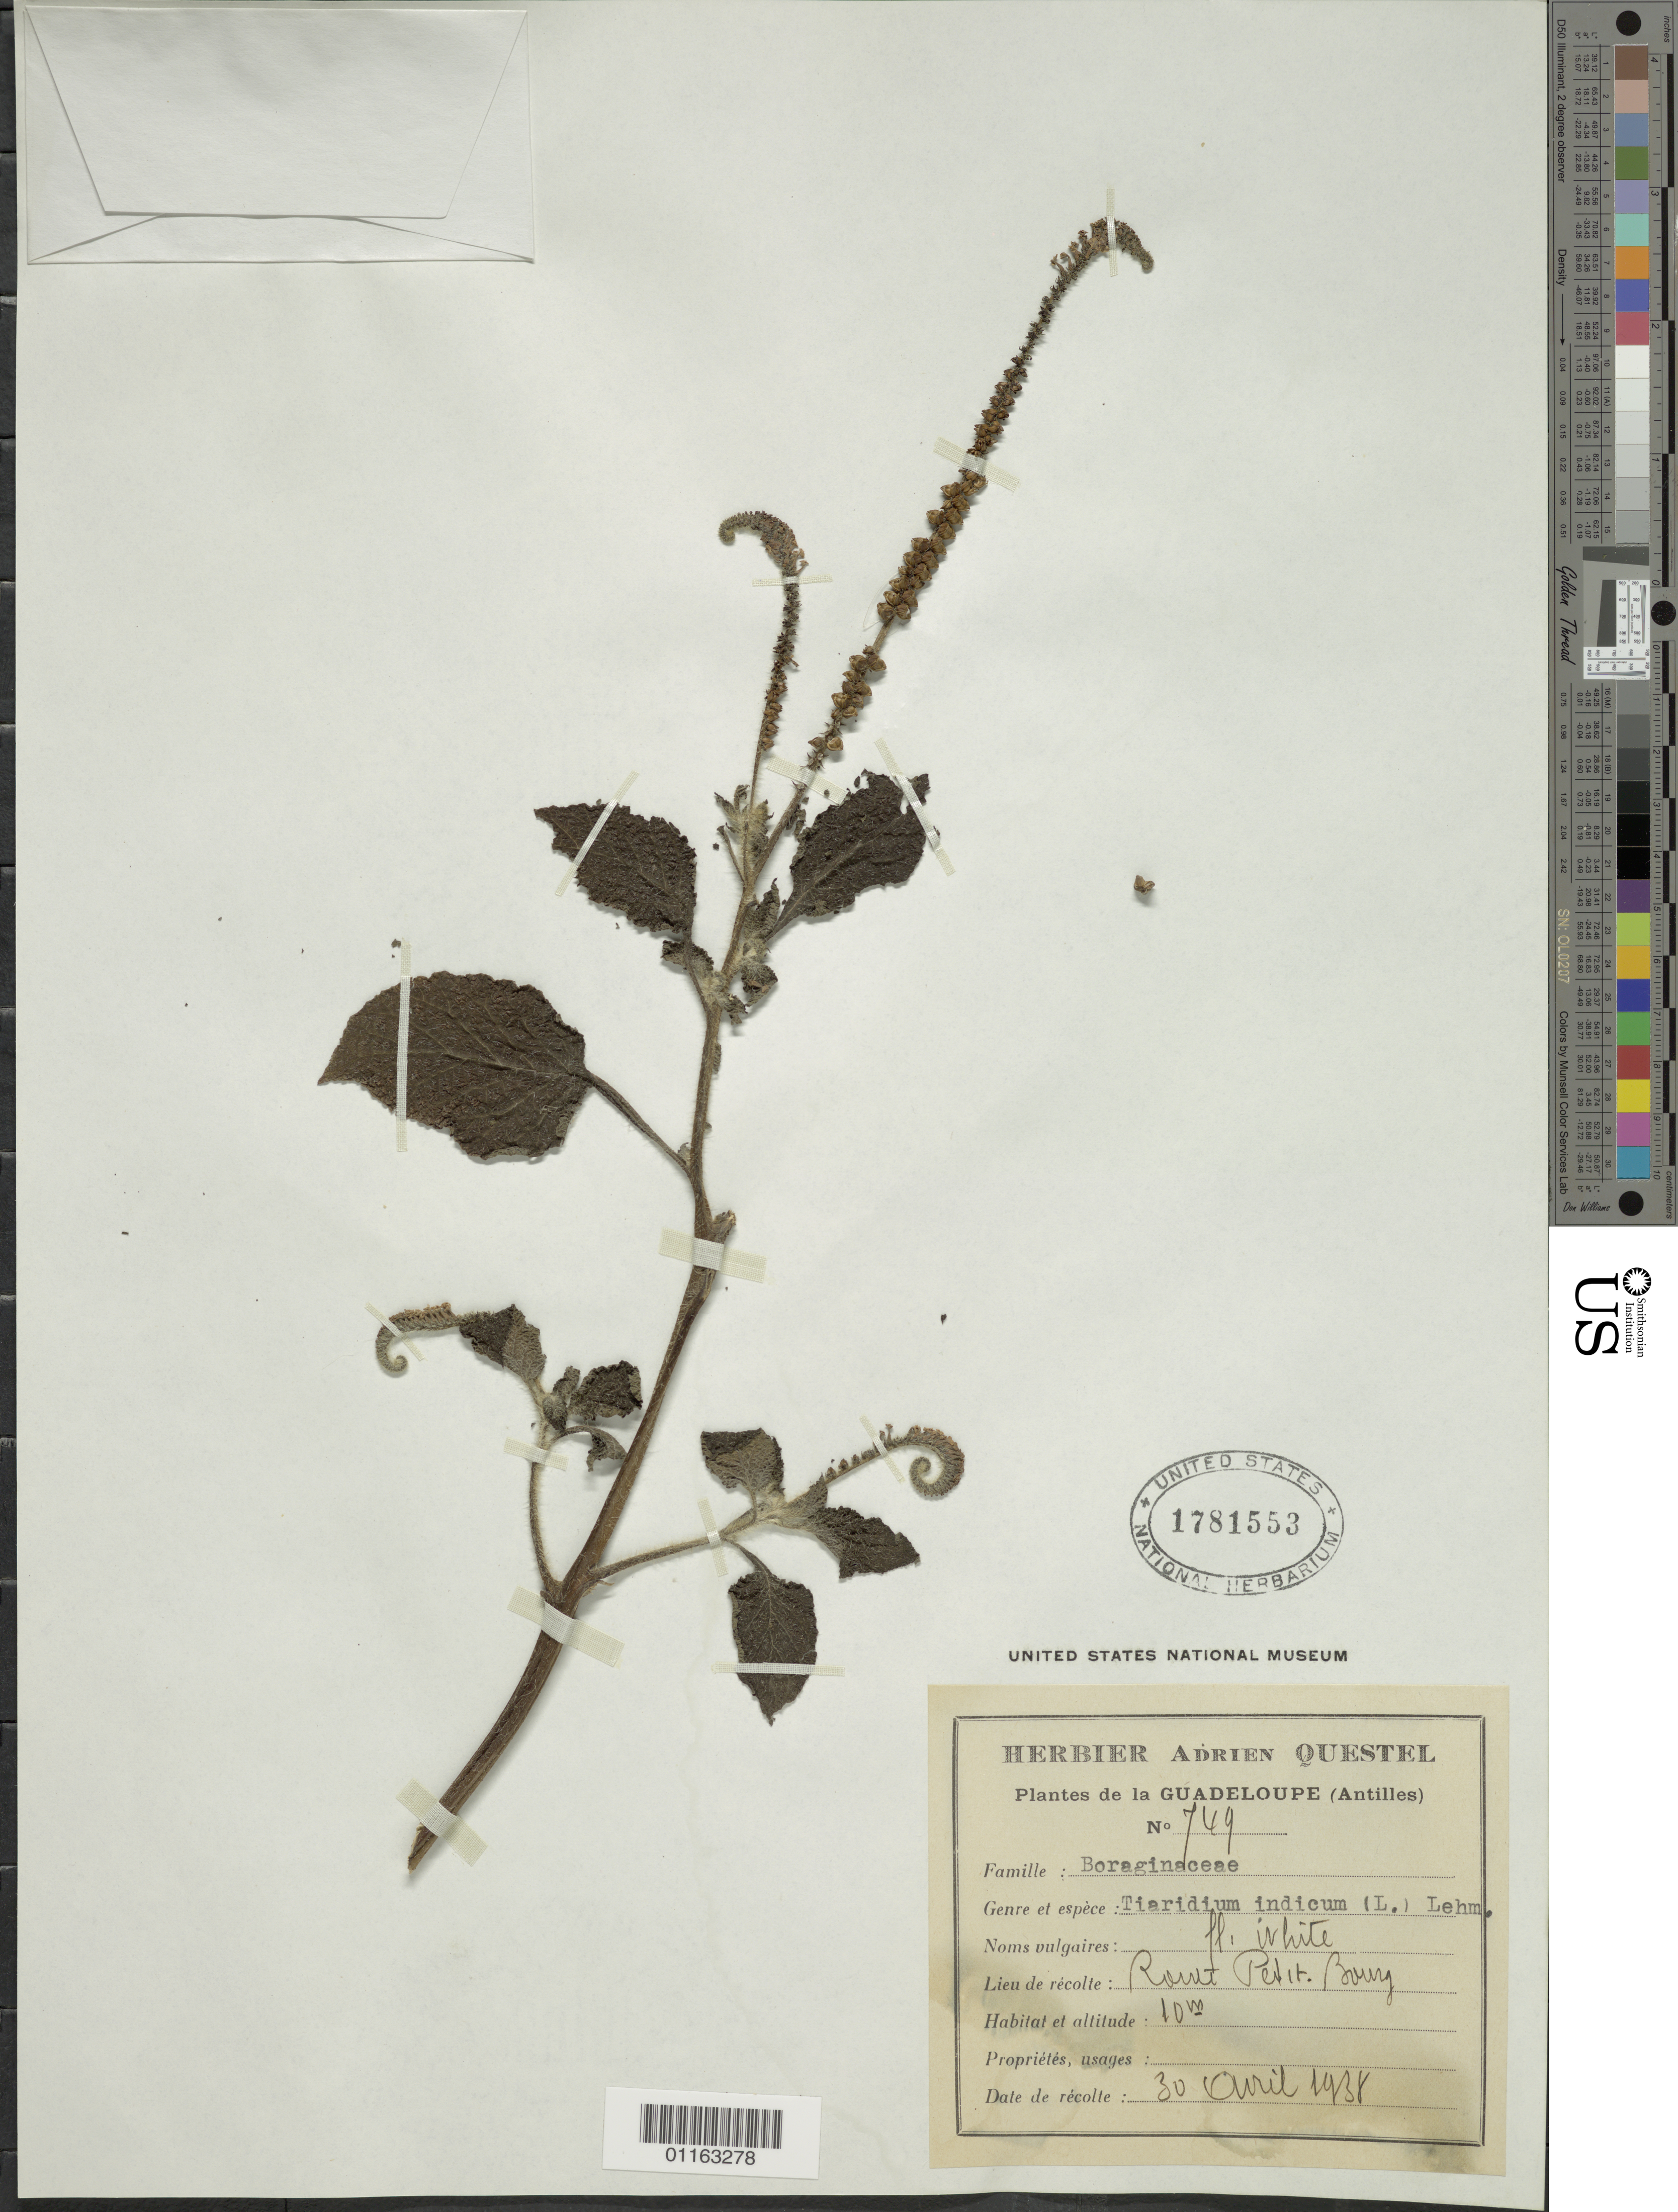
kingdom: Plantae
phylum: Tracheophyta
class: Magnoliopsida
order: Boraginales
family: Heliotropiaceae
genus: Tiaridium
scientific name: Tiaridium indicum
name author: (L.) Lehm.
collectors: A. Questel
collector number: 749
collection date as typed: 30 Apr 1938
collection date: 1938-04-30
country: Guadeloupe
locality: Roint Petit Bourg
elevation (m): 10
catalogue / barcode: US 1781553